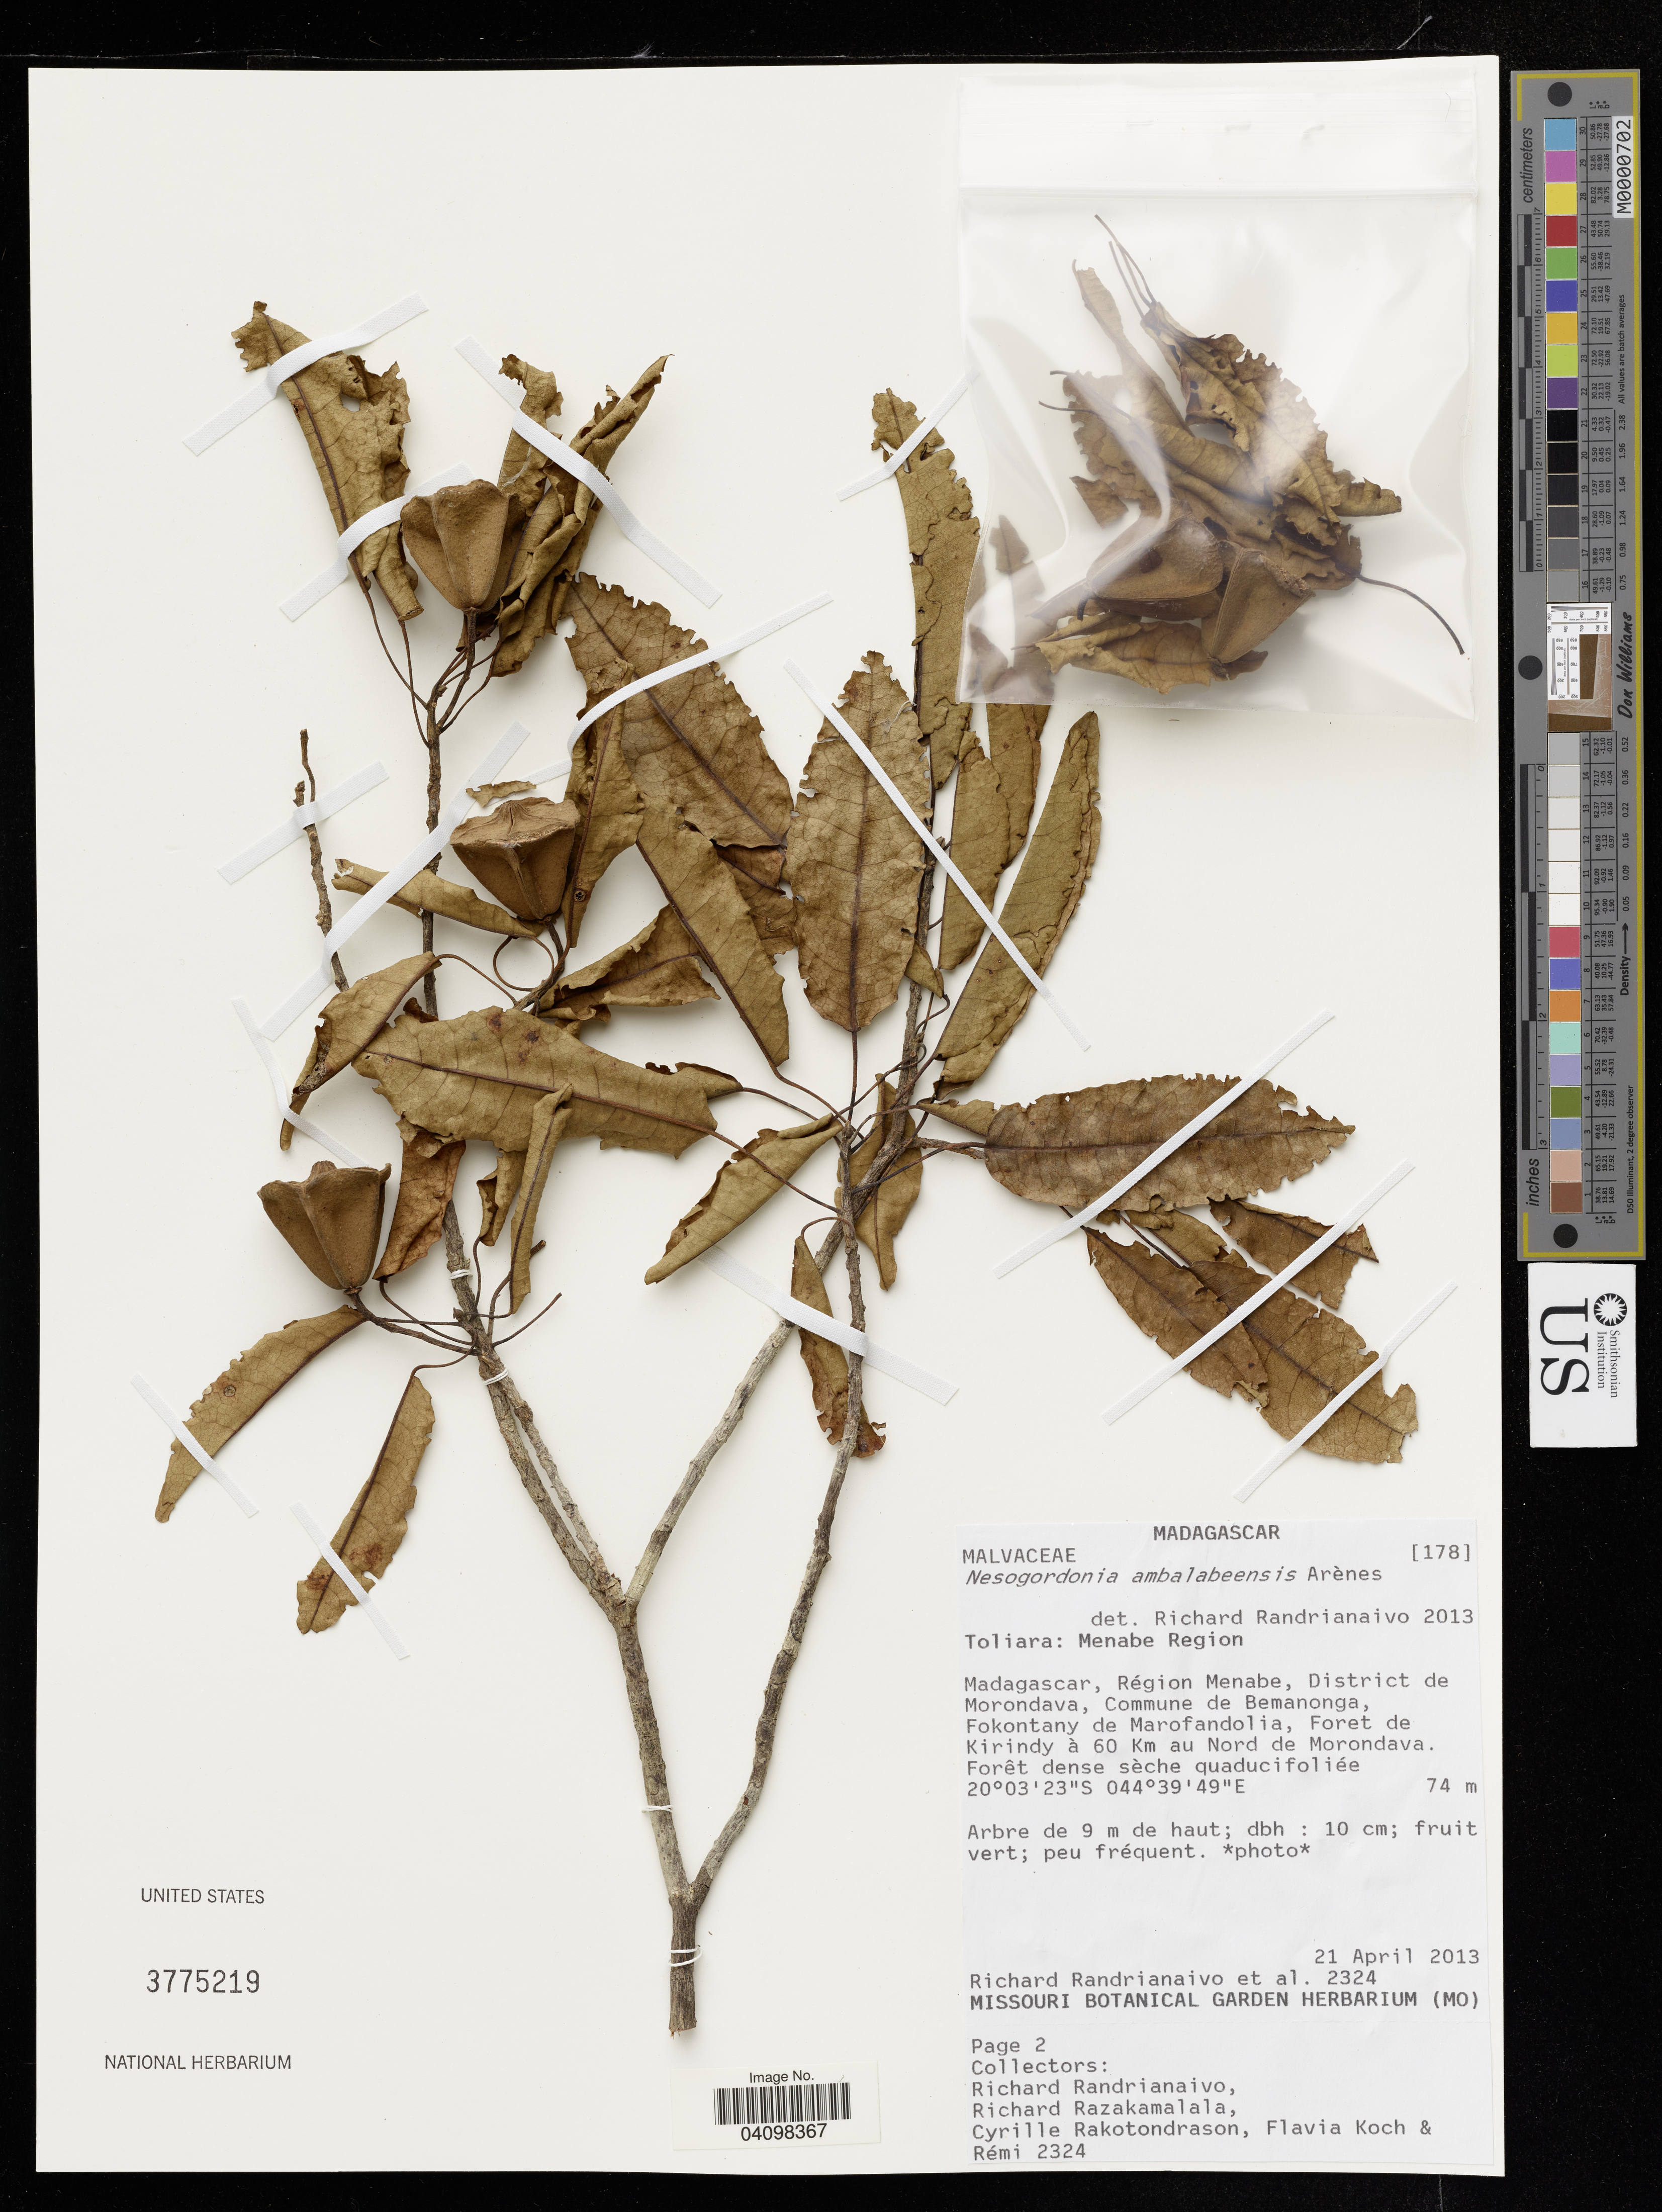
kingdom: Plantae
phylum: Tracheophyta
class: Magnoliopsida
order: Malvales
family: Malvaceae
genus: Nesogordonia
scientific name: Nesogordonia ambalabeensis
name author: Arènes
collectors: R. Randrianaivo & R. Razakamalala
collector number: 2324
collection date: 2013-04-21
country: Madagascar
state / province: Toliara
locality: Menabe Region. Madagascar, Région Menabe, District de Morondava, Commune de Bemanonga, Fokontany de Marofandolia, Foret de Kirindy à 60 Km au Nord de Morondava.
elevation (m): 74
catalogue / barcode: US 3775219